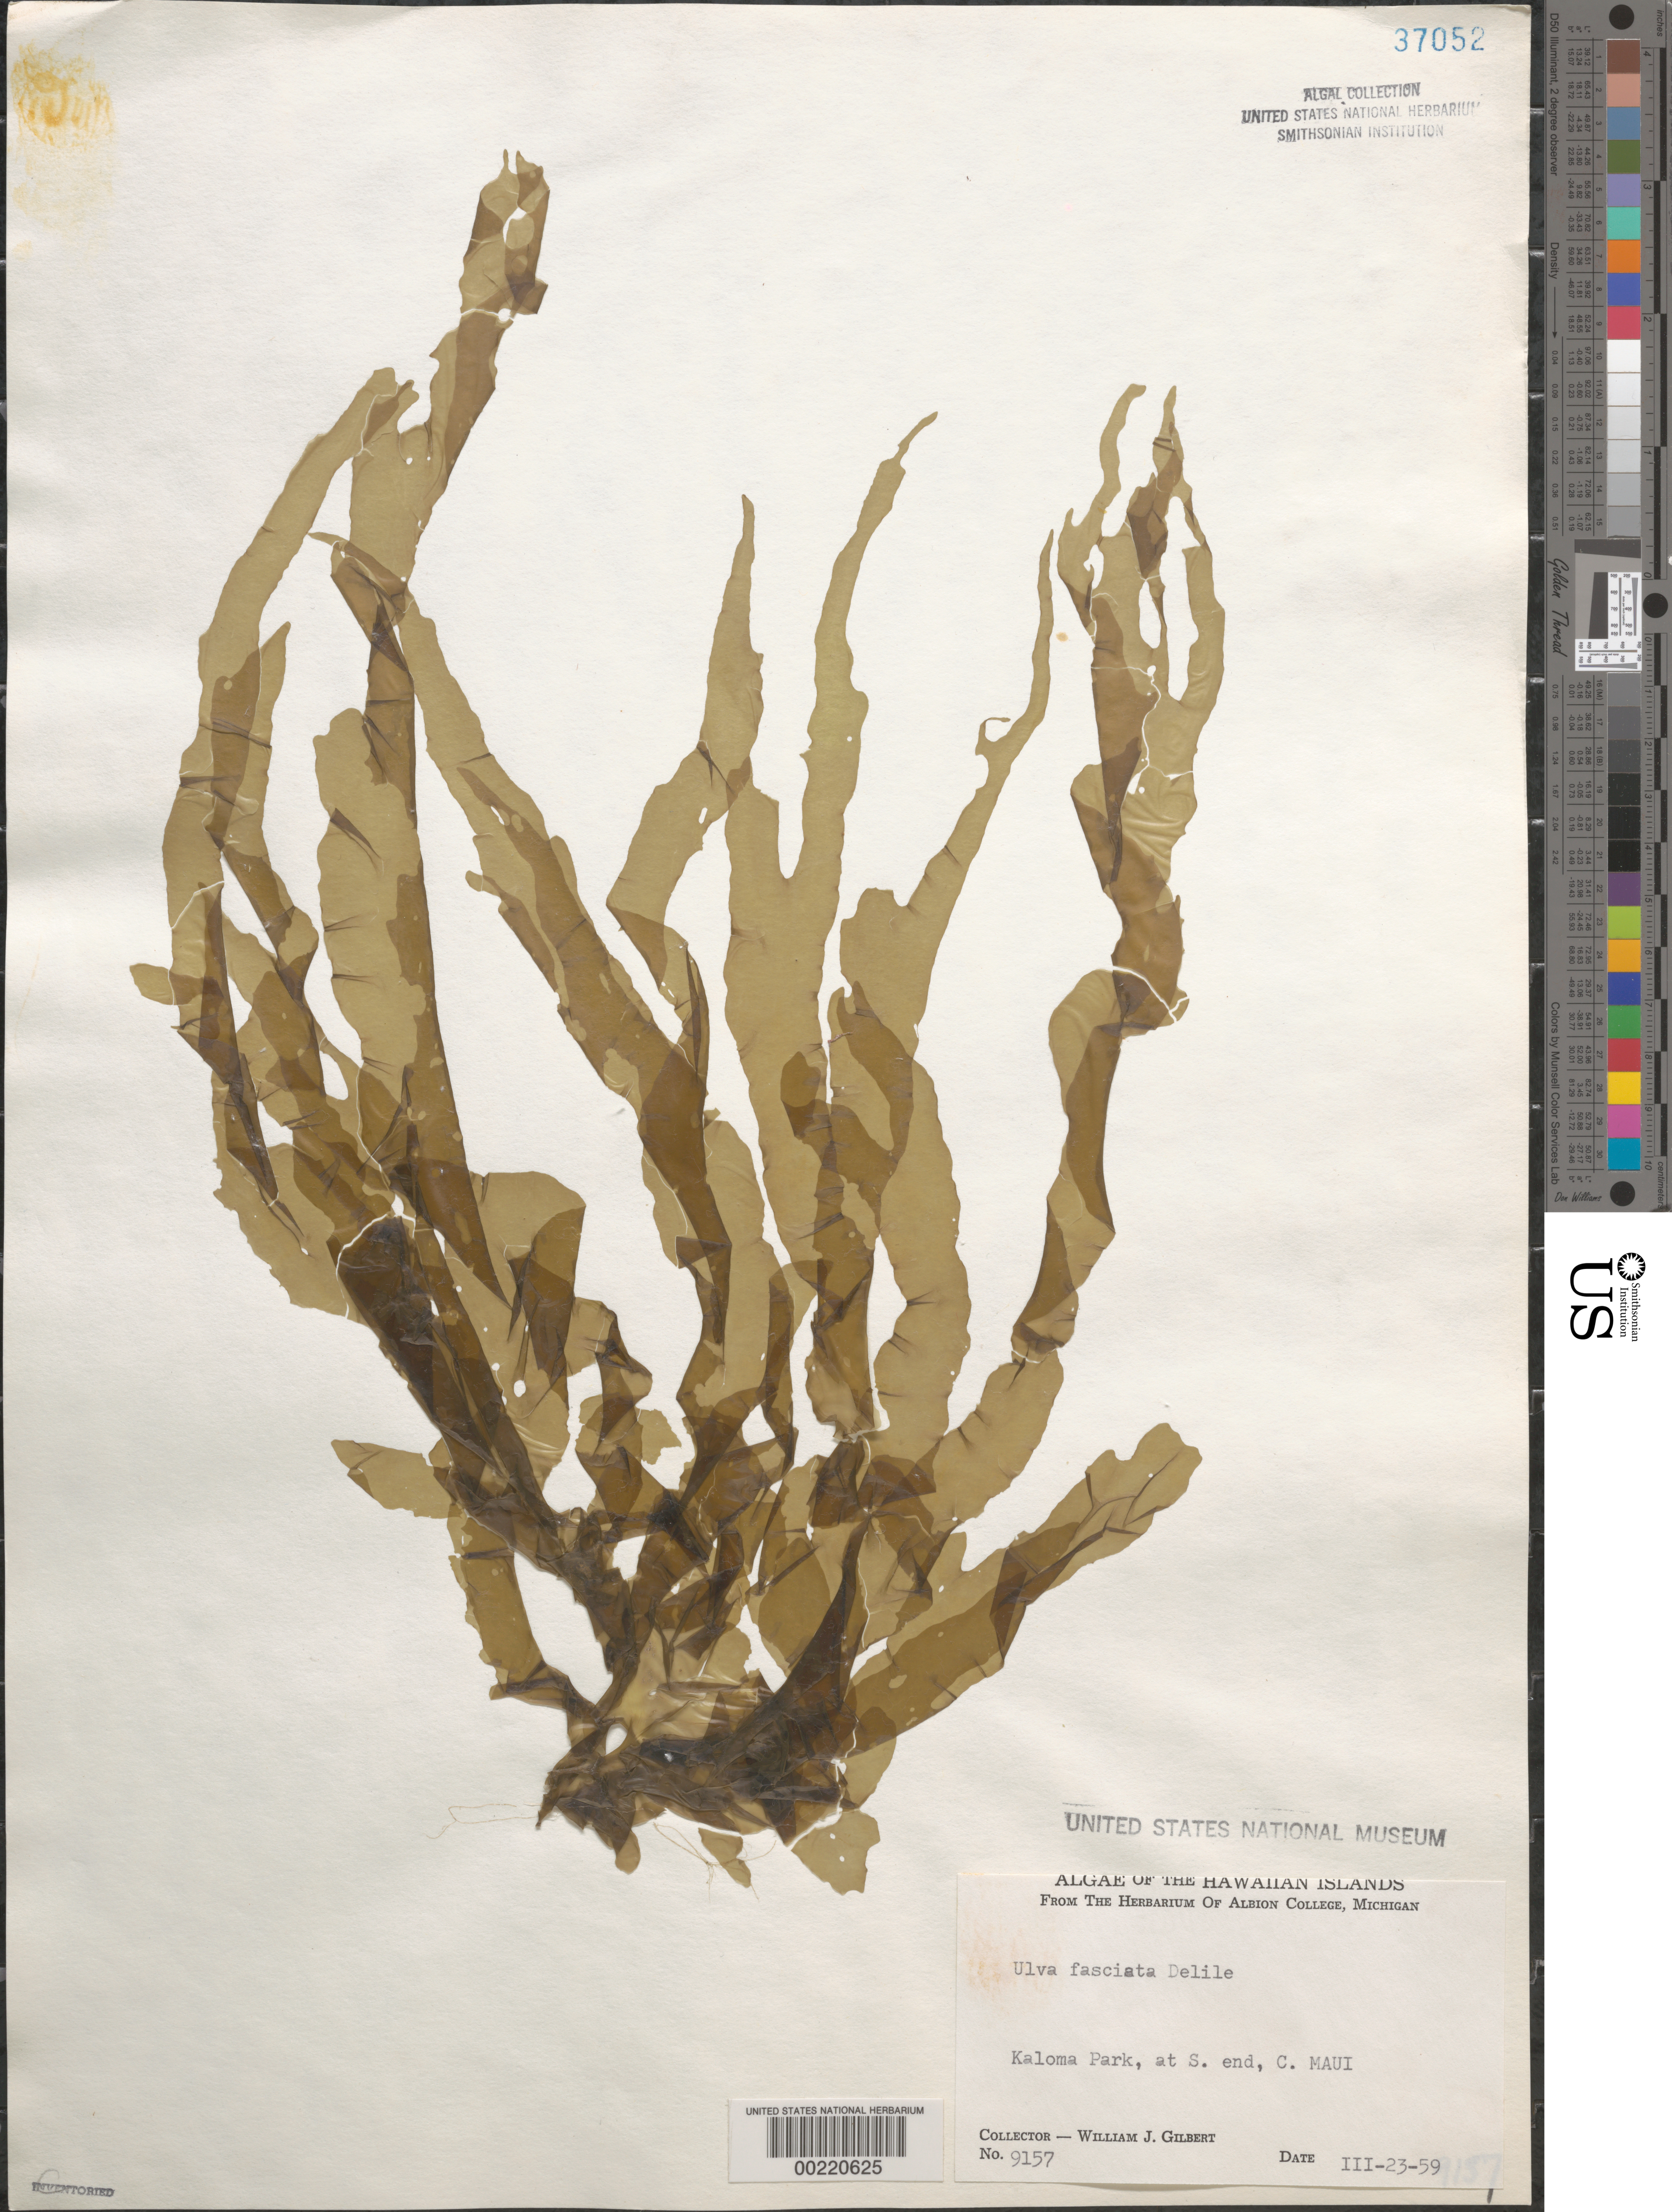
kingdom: Plantae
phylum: Chlorophyta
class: Ulvophyceae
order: Ulvales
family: Ulvaceae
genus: Ulva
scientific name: Ulva lactuca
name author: L.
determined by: Algae name updating Project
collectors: W. J. Gilbert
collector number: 9157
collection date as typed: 23 Mar 1959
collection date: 1959-03-23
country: United States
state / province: Hawaii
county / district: Maui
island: Maui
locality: Kalama Park (Kaloma Park)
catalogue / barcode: US 37052